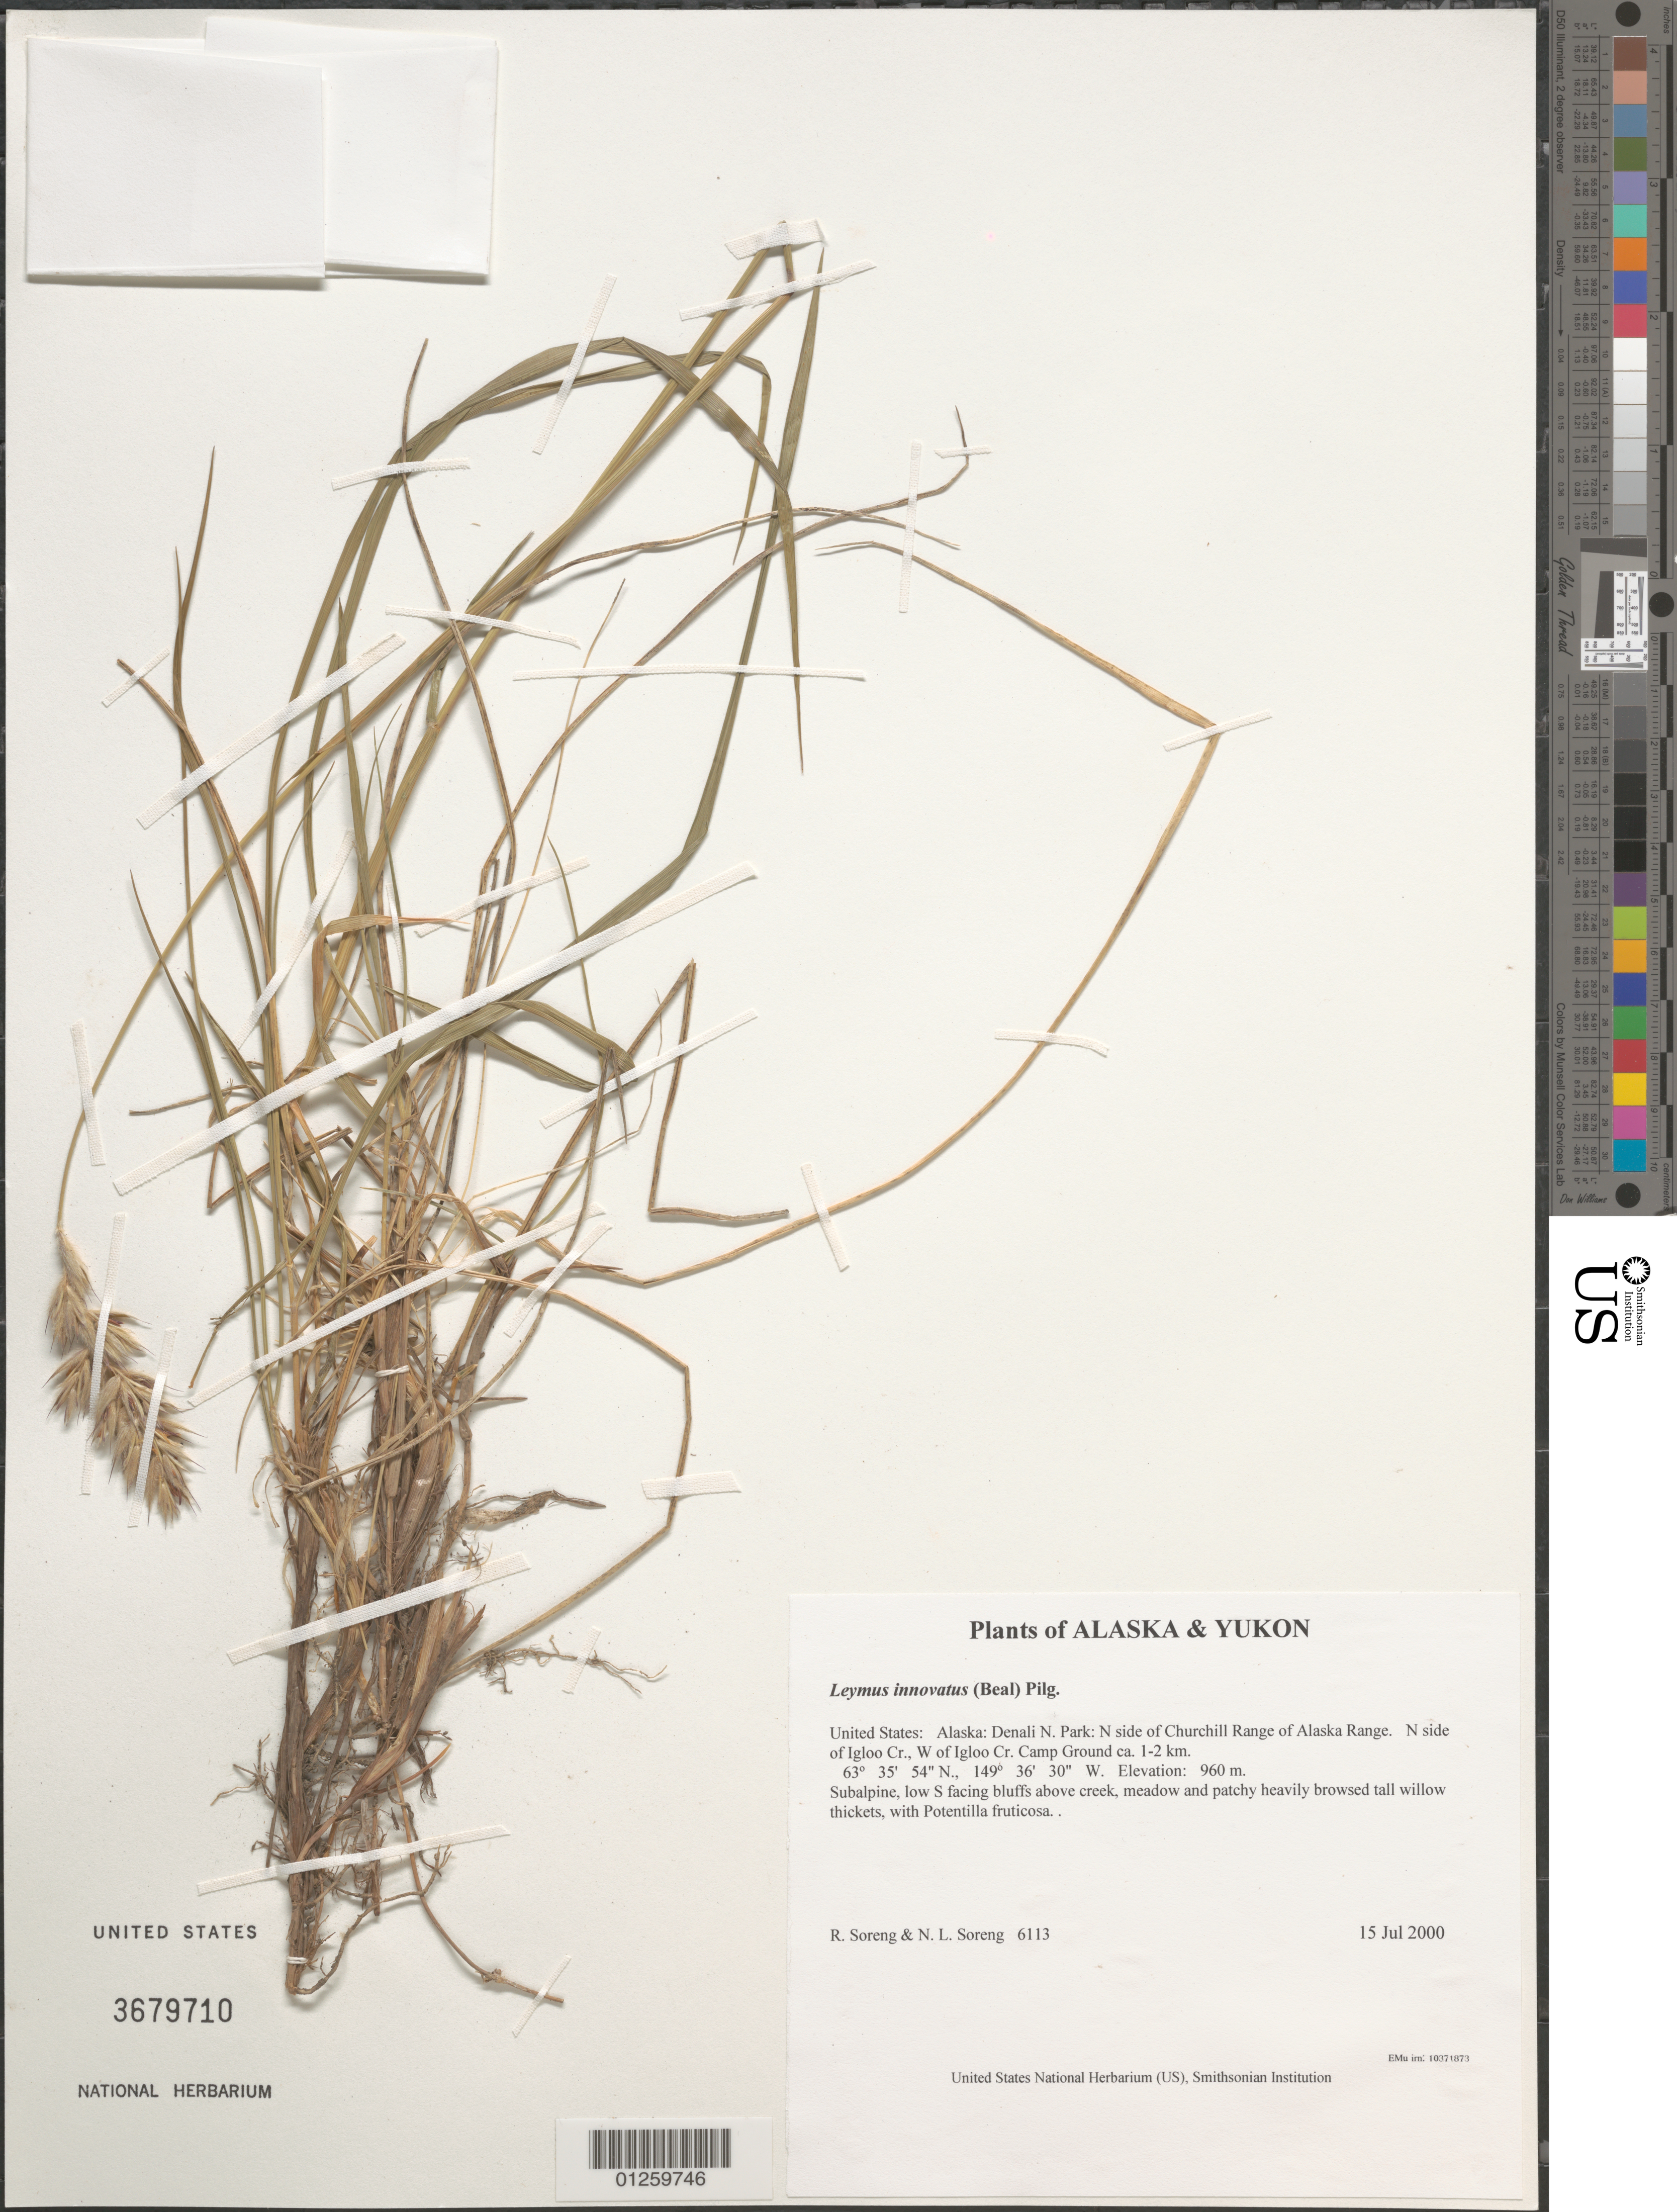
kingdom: Plantae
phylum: Tracheophyta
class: Liliopsida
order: Poales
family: Poaceae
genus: Leymus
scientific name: Leymus innovatus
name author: (W.J. Beal) Pilg.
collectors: R. J. Soreng & N. L. Soreng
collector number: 6113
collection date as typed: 15 Jul 2000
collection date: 2000-07-15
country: United States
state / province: Alaska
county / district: Denali N. Park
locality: N side of Churchill Range of Alaska Range. N side of Igloo Cr., W of Igloo Cr. Camp Ground ca. 1-2 km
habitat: Subalpine, low S facing bluffs above creek, meadow and patchy heavily browsed tall willow thickets, with Potentilla fruticosa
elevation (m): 960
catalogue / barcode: US 3679710